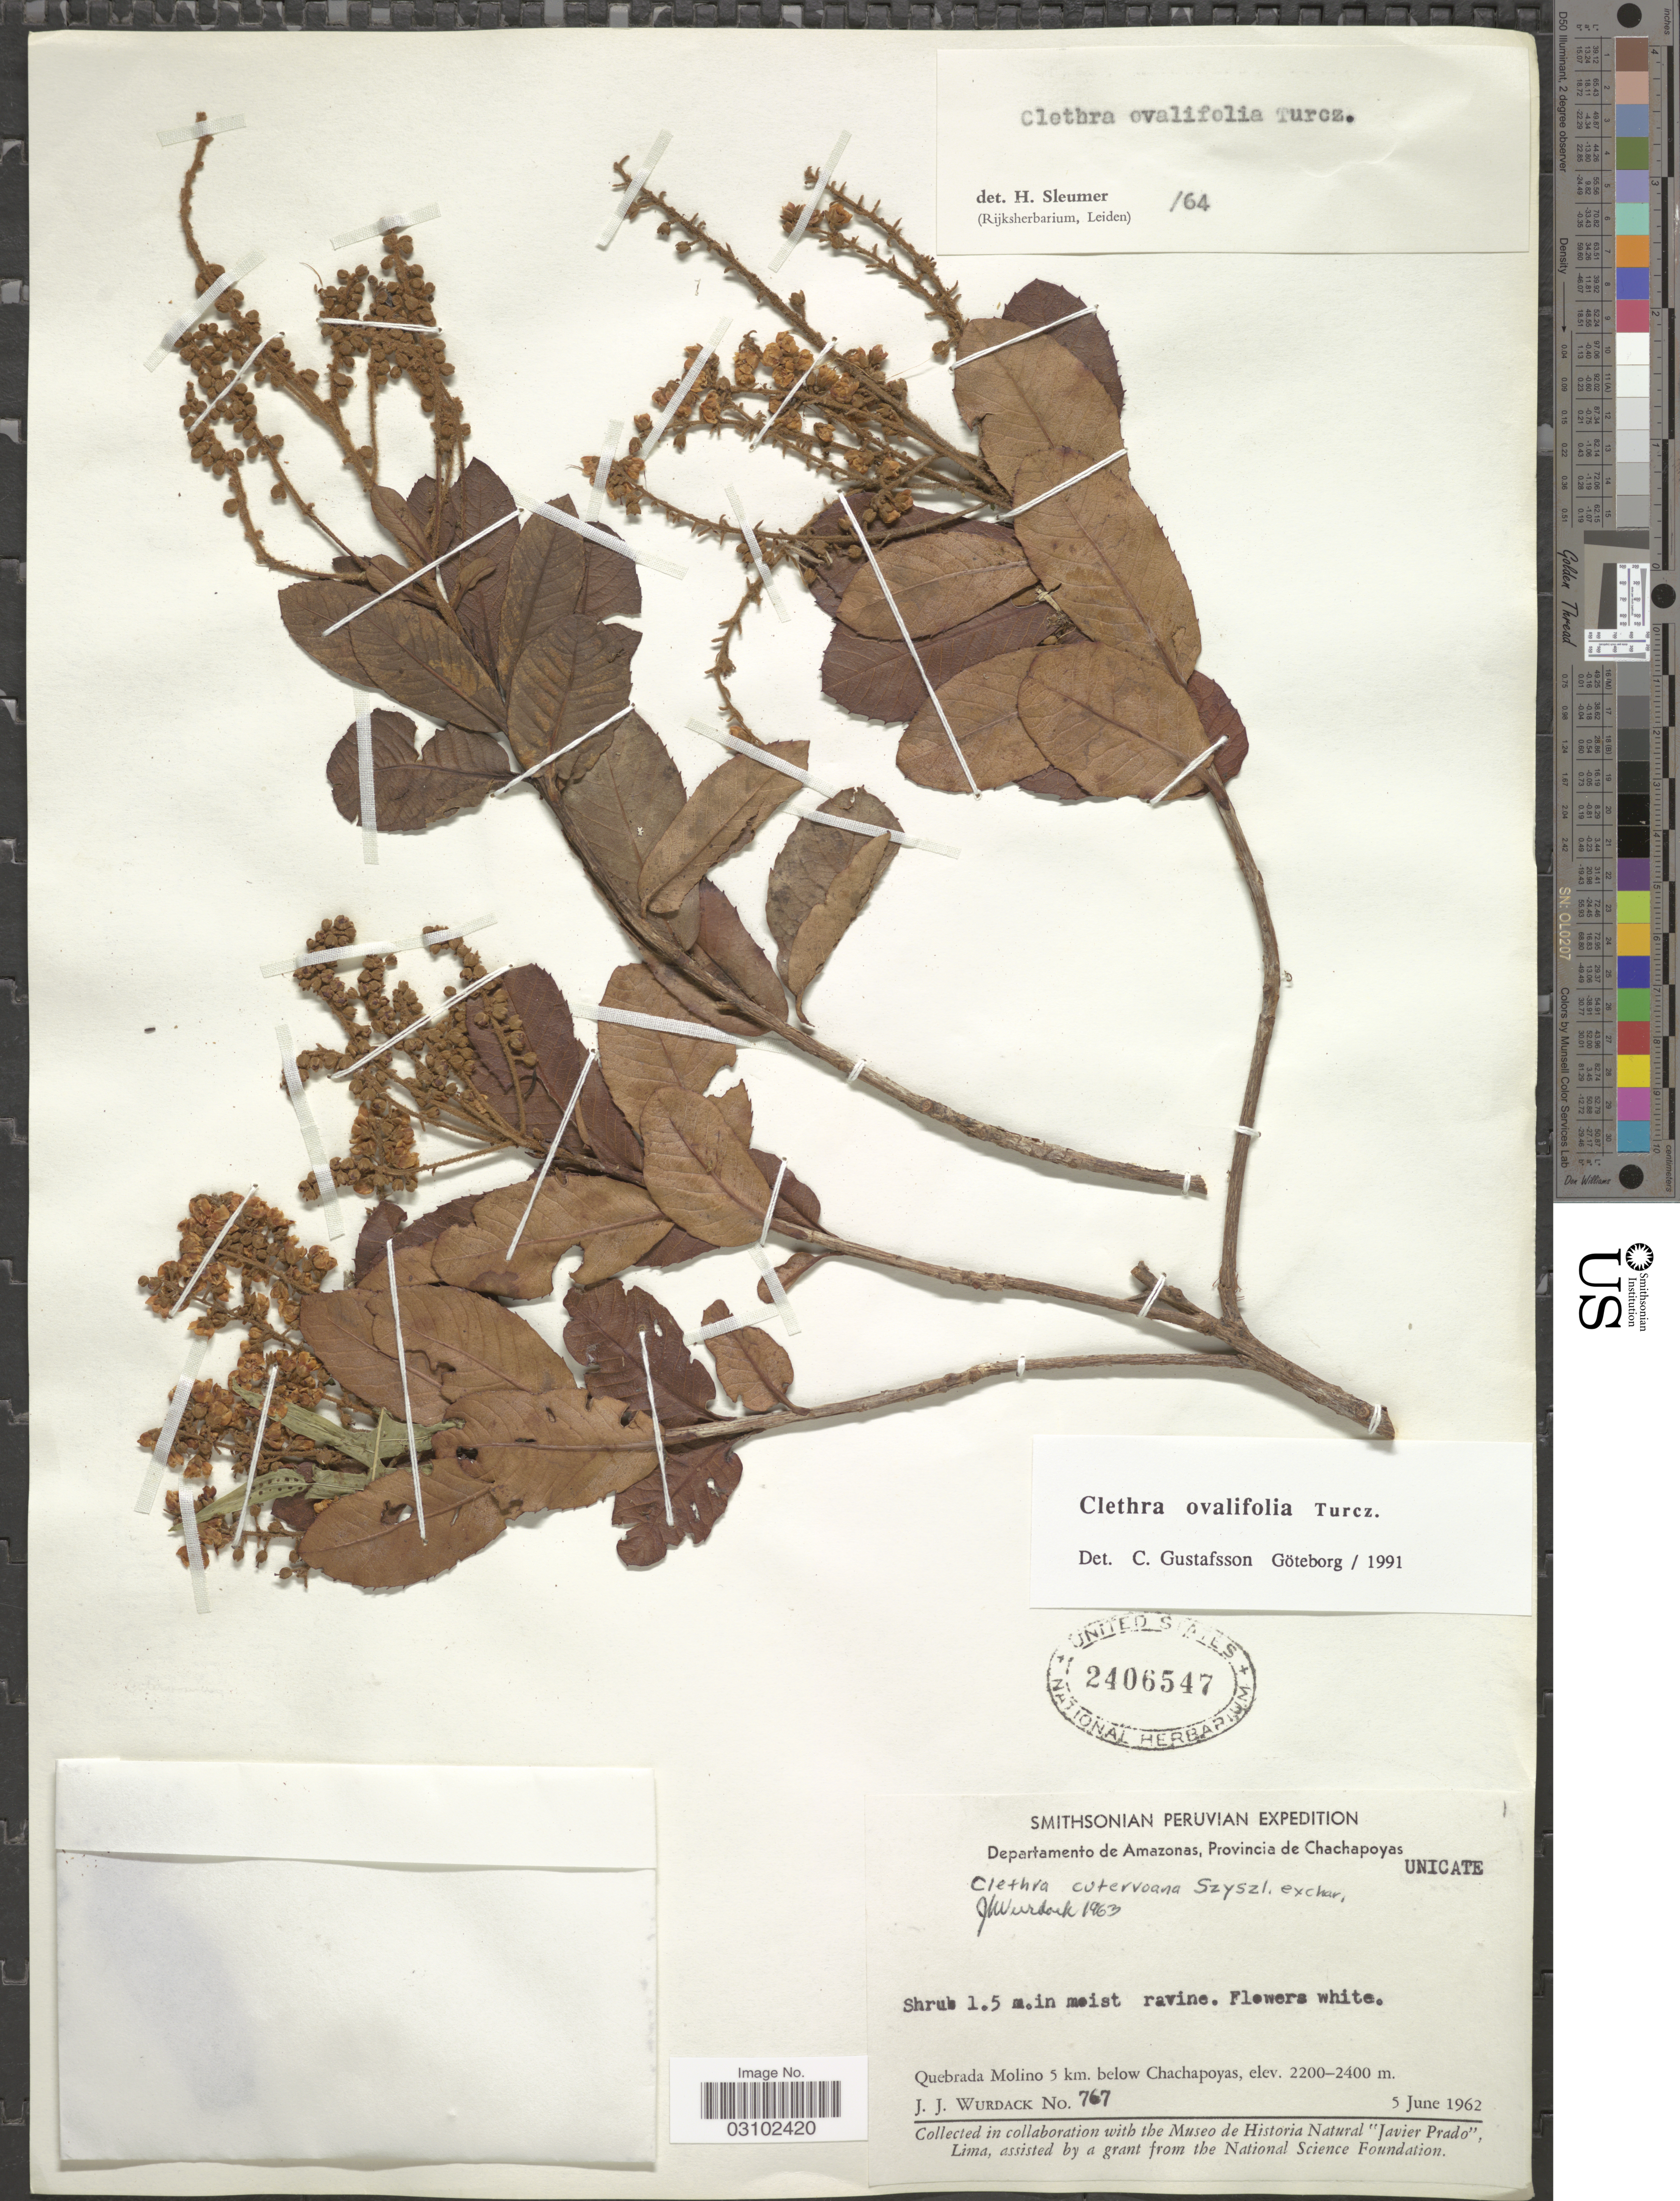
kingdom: Plantae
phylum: Tracheophyta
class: Magnoliopsida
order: Ericales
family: Clethraceae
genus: Clethra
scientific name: Clethra ovalifolia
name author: Turcz.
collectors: J. J. Wurdack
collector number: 767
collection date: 1962-06-05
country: Peru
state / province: Amazonas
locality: Departamento de Amazonas, Provincia de Chachapoyas, Quebrada Molino 5 km. below Chachapoyas.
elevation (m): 2200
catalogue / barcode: US 2406547